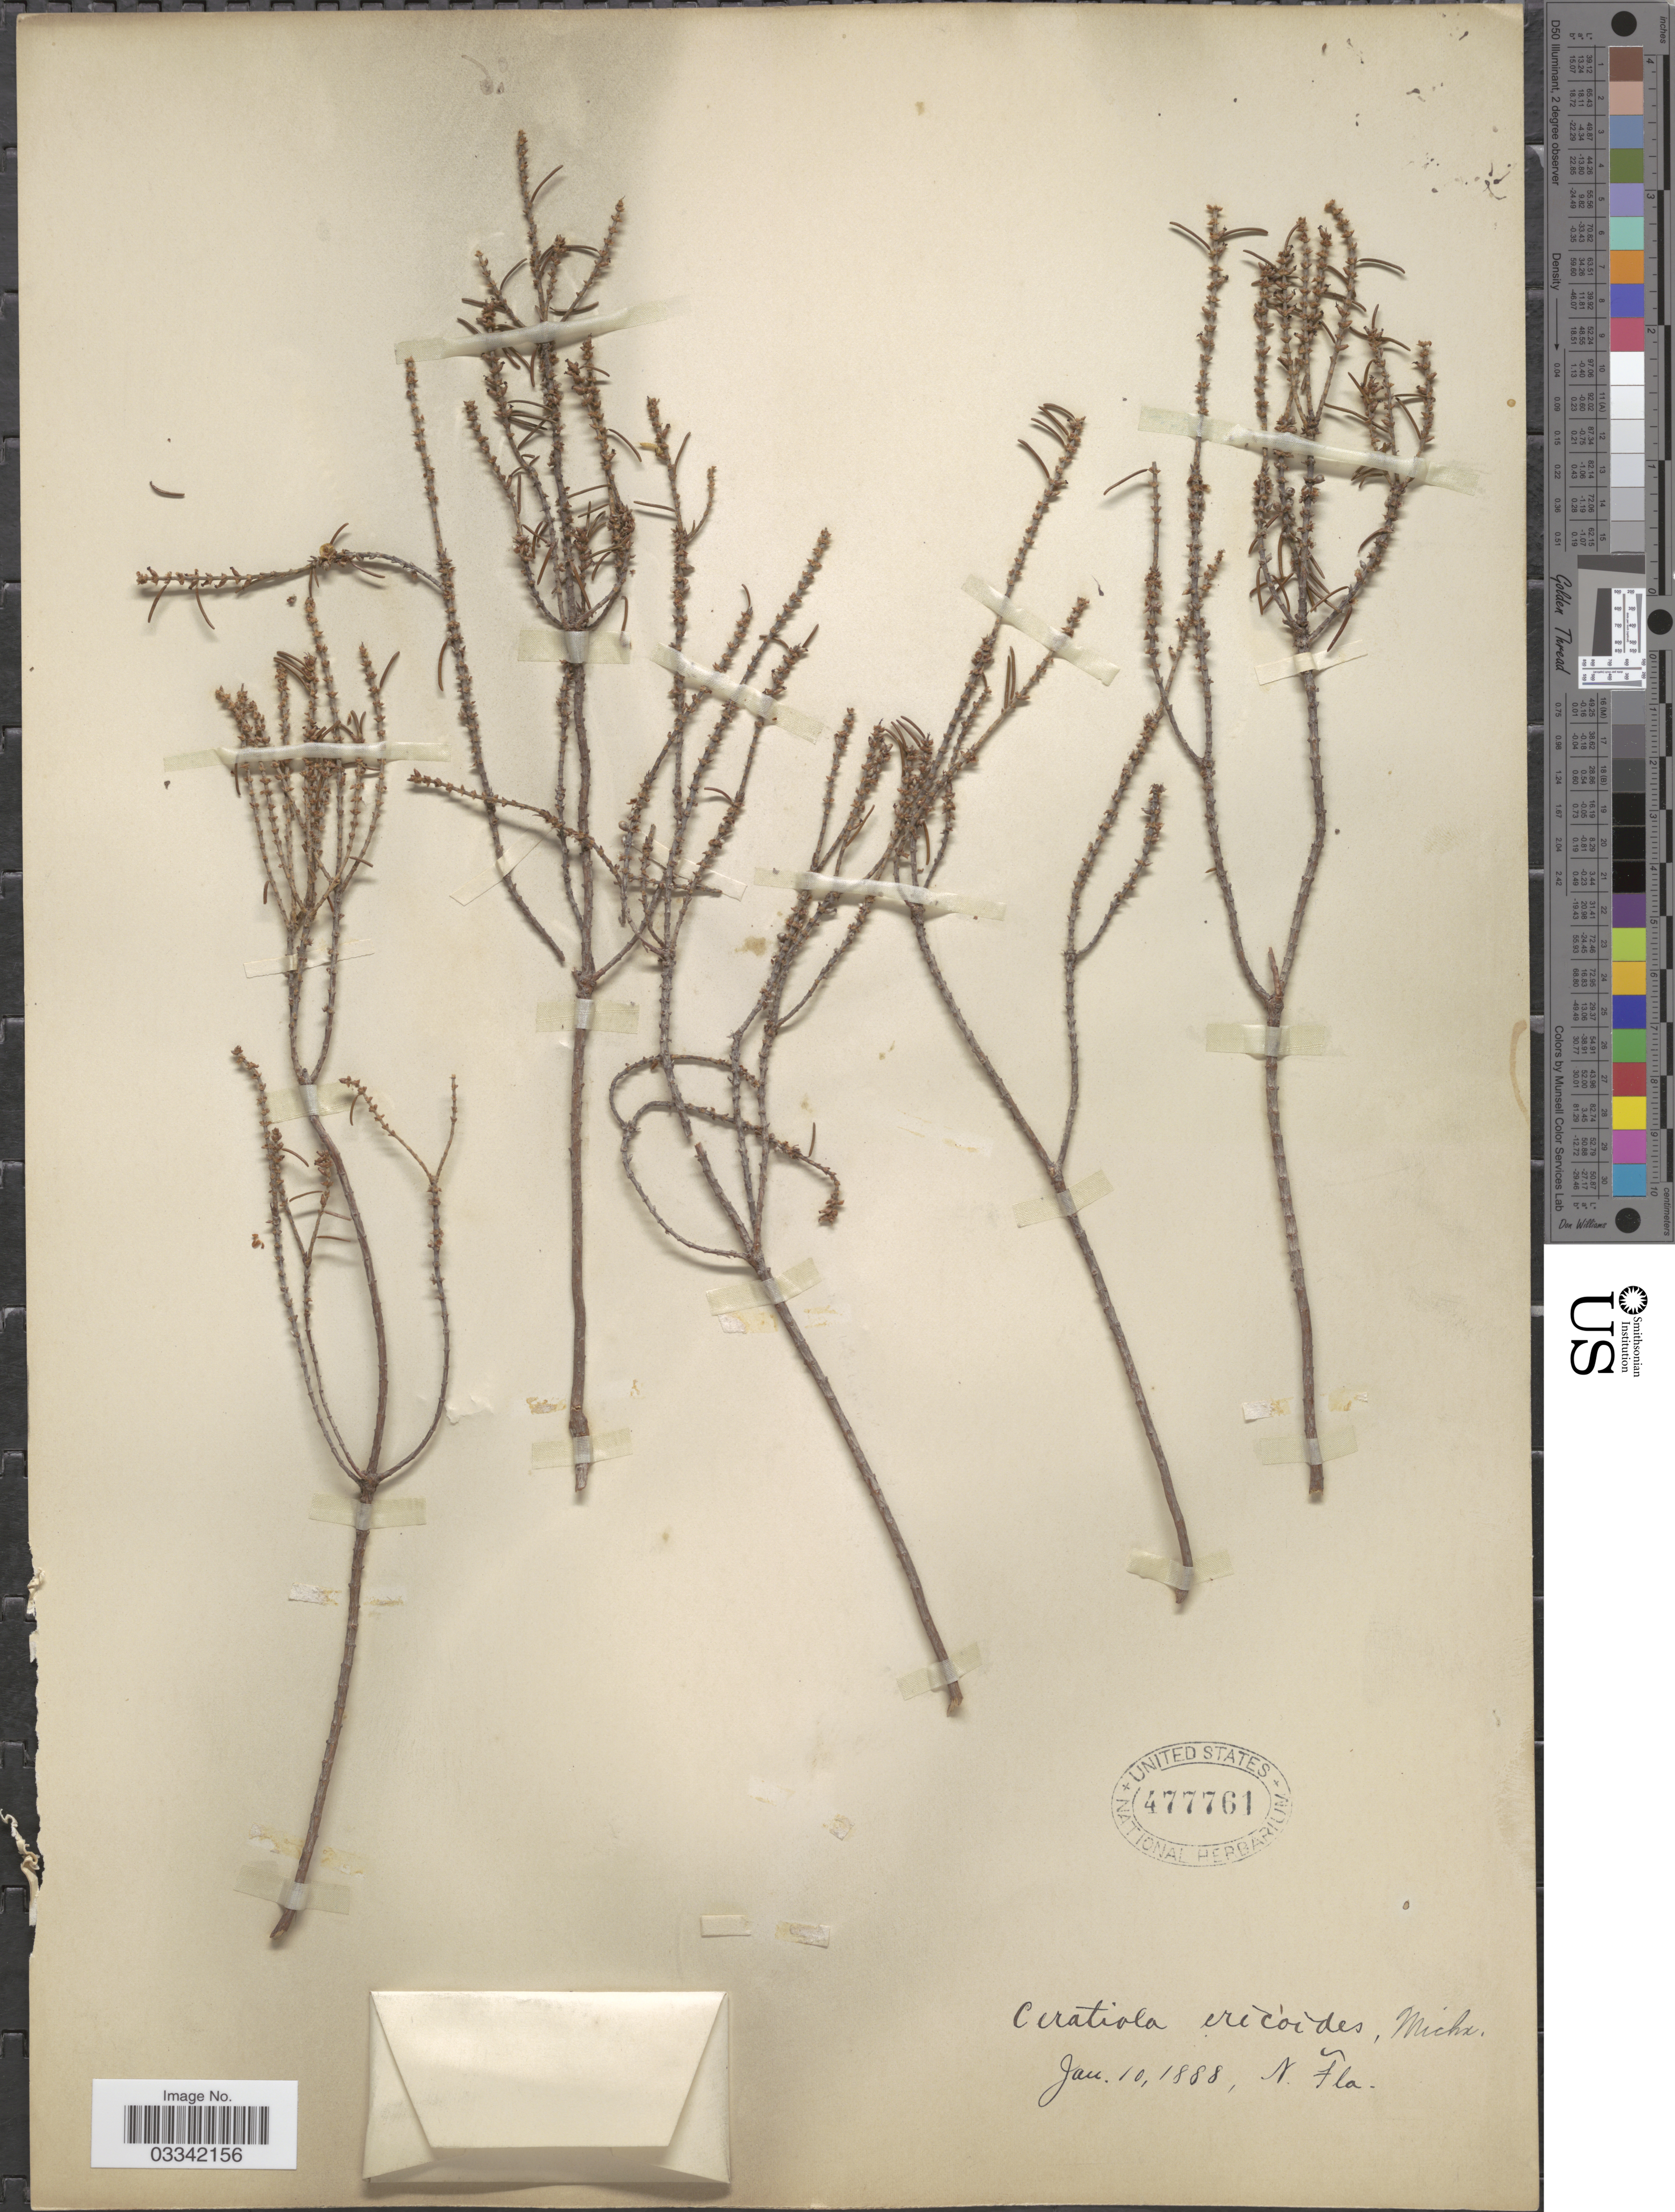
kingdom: Plantae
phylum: Tracheophyta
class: Magnoliopsida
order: Ericales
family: Ericaceae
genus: Ceratiola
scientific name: Ceratiola ericoides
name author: Michx.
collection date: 1888-01-10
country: United States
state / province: Florida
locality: N. Fla.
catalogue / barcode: US 477761